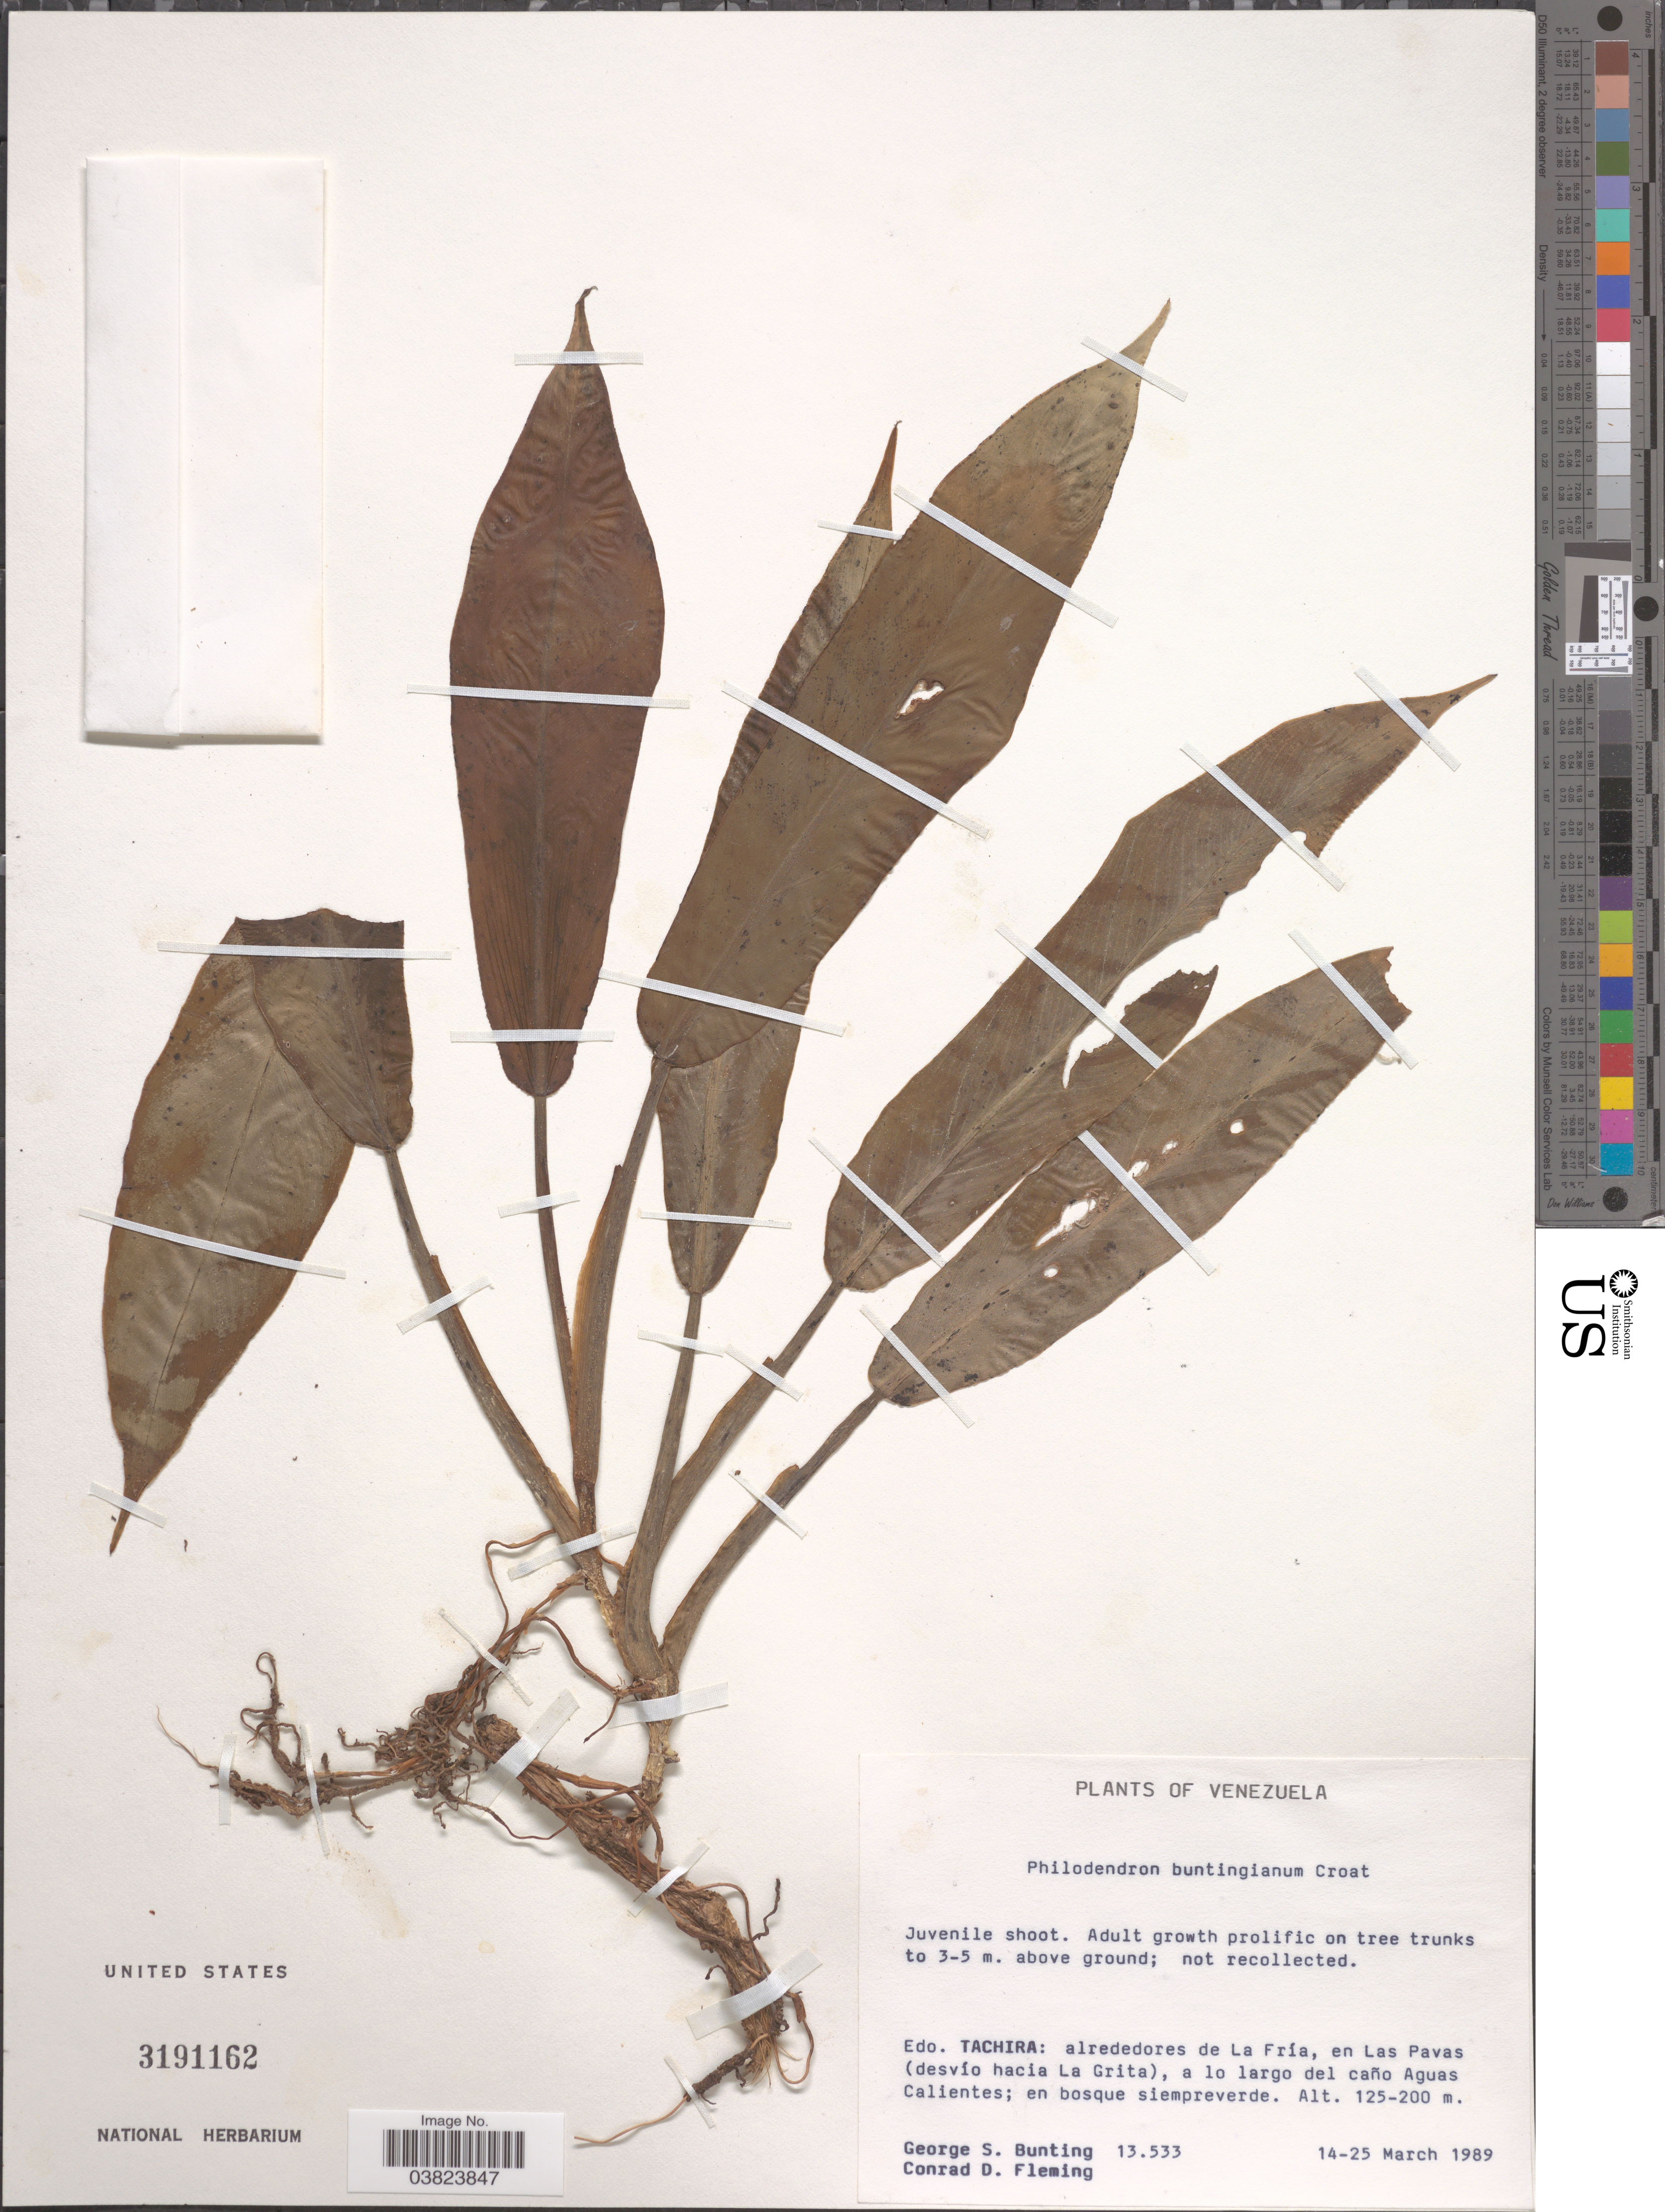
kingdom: Plantae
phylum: Tracheophyta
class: Liliopsida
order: Alismatales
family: Araceae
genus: Philodendron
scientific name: Philodendron buntingianum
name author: Croat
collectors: G. S. Bunting & C. Fleming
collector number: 13533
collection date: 1989-03-14/1989-03-25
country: Venezuela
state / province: Tachira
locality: Edo. Tachira: alrededores de La Fría, en Las Pavas (desvío hacia La Grita), a lo largo del caño Aguas Calientes; en bosque siempreverde.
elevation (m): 125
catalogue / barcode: US 3191162